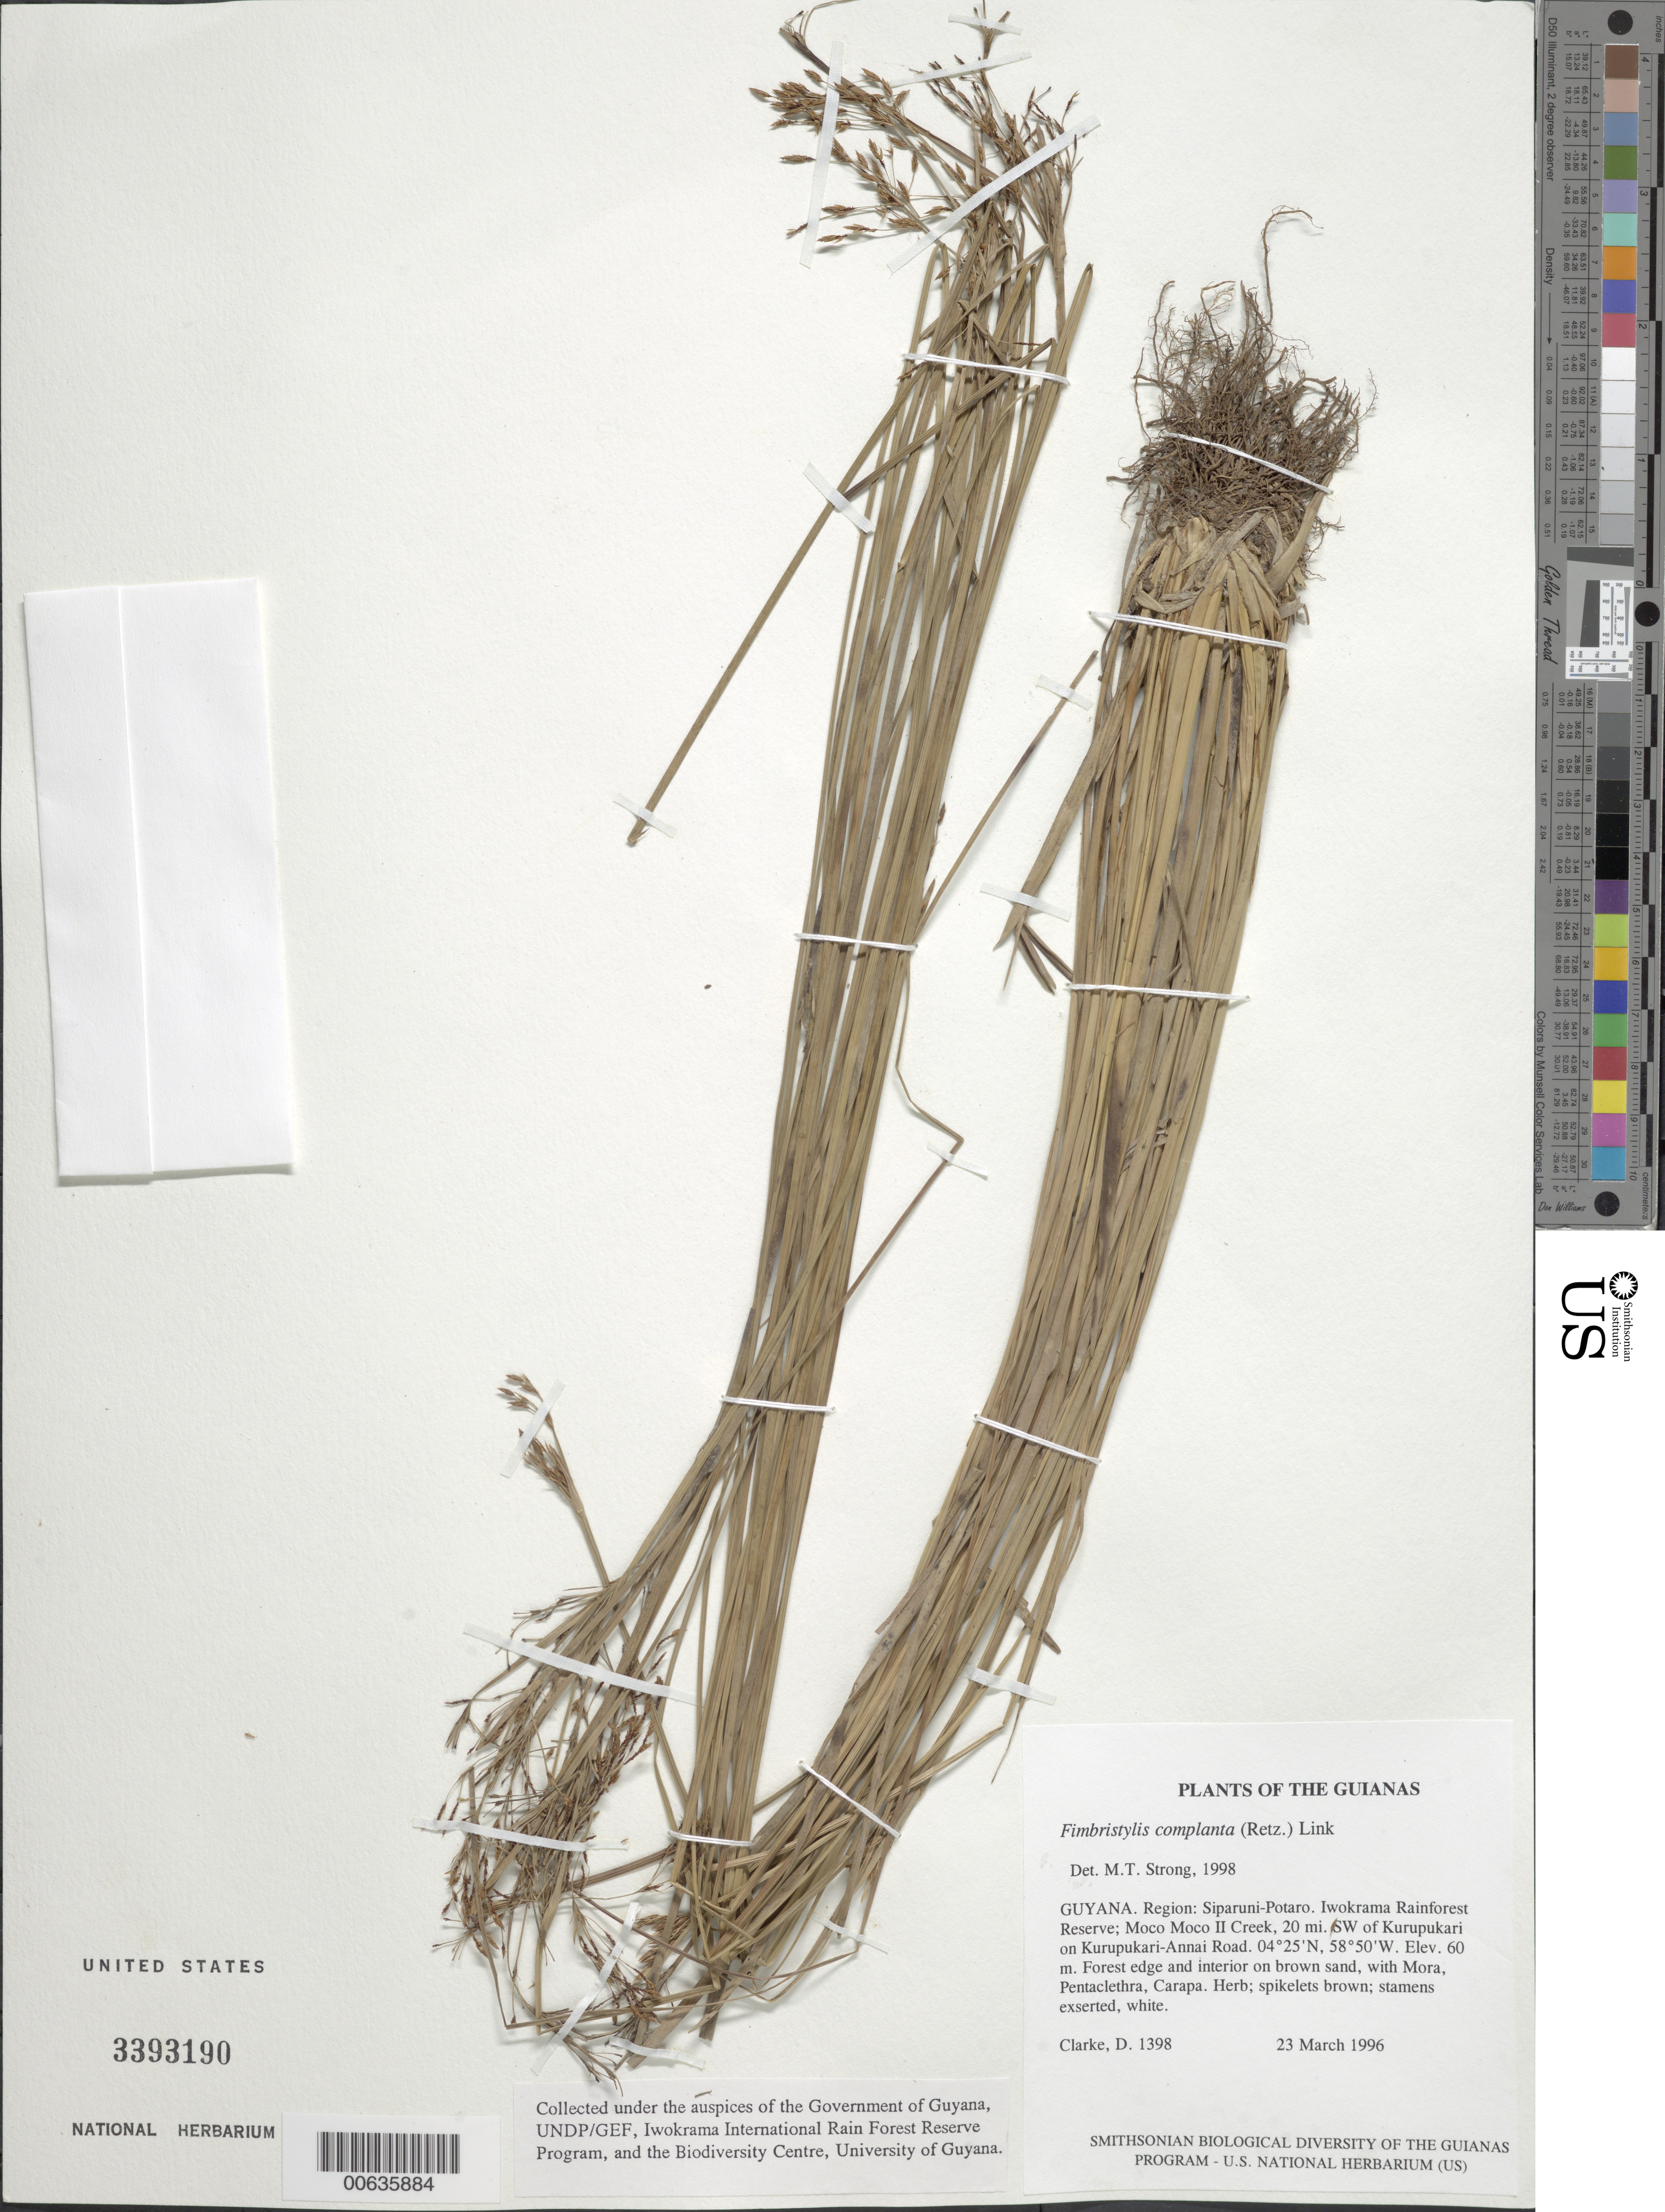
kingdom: Plantae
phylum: Tracheophyta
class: Liliopsida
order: Poales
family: Cyperaceae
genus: Fimbristylis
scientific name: Fimbristylis complanata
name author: (Retz.) Link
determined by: Strong, M. T., (US), Smithsonian Institution - National Museum of Natural History (UNITED STATES)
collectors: H. D. Clarke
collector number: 1398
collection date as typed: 23 March 1996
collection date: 1996-03-23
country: Guyana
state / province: Potaro-Siparuni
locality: Iwokrama Rainforest Reserve; Moco Moco II Creek, 20 mi. SW of Kurupukari on Kurupukari-Annai Road, near camp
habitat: Forest edge and interior on brown sand, with Mora, Pentaclethra, Carapa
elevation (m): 60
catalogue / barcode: US 3393190